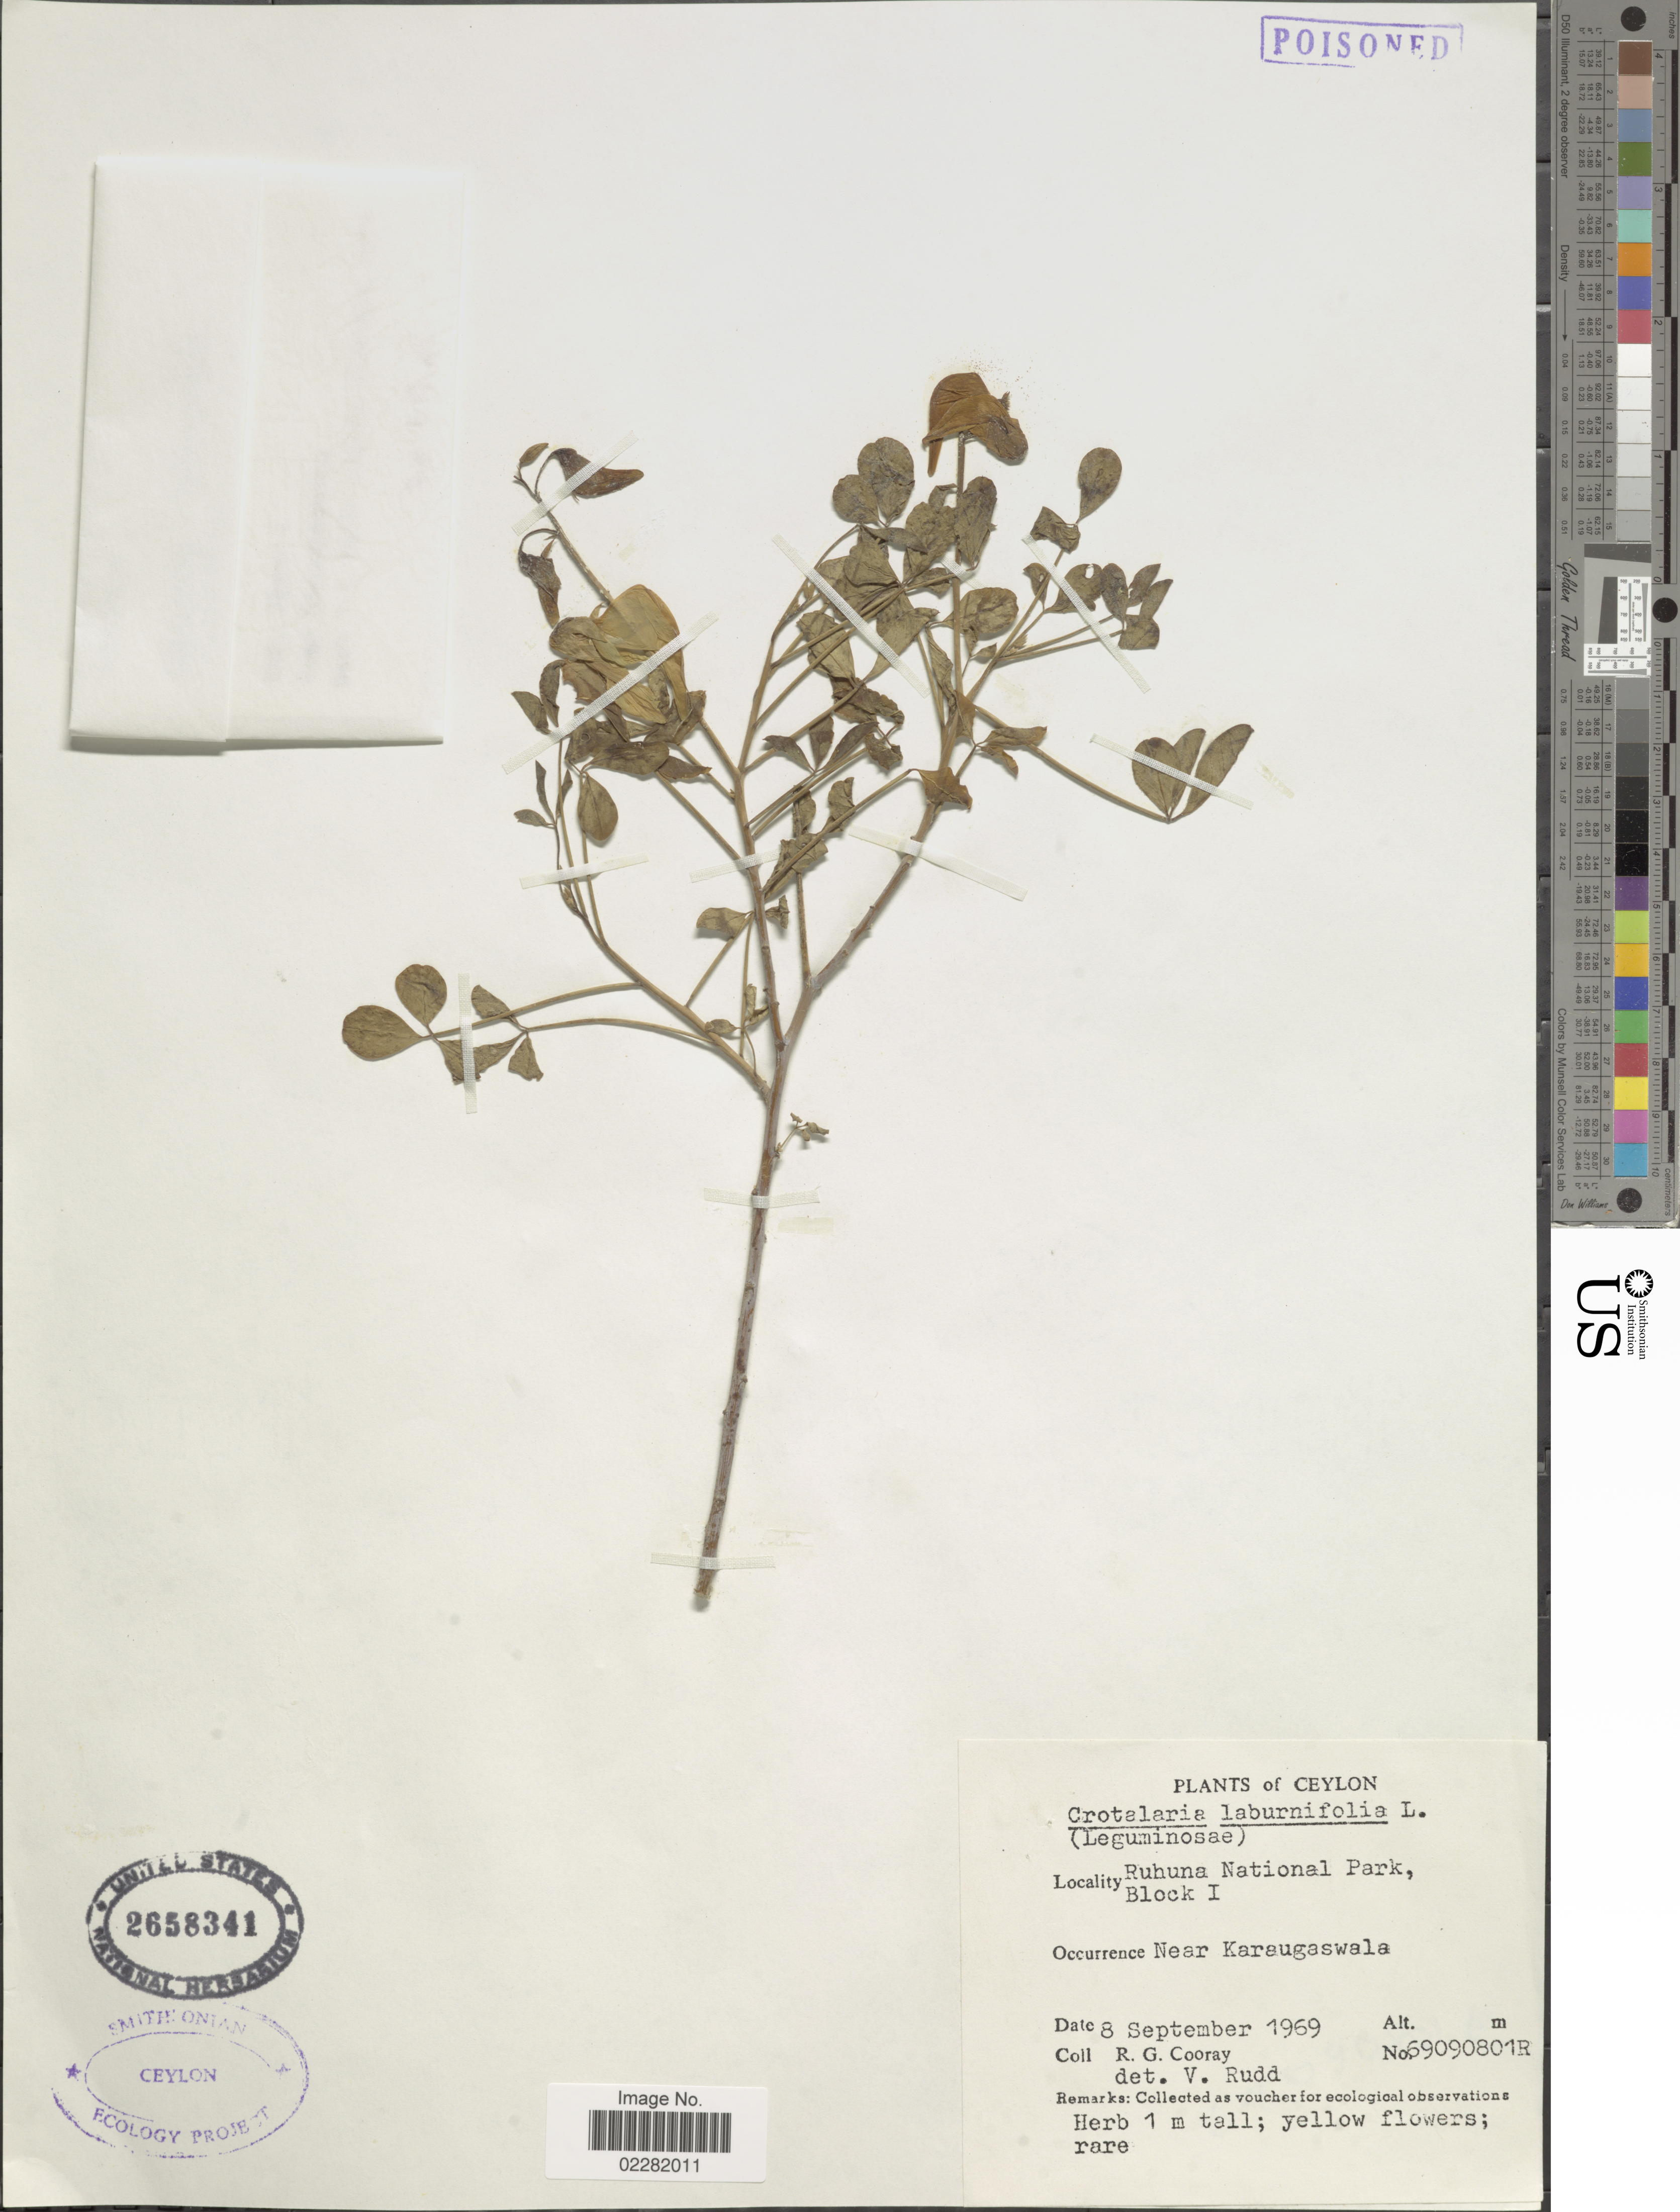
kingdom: Plantae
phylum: Tracheophyta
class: Magnoliopsida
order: Fabales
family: Fabaceae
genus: Crotalaria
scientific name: Crotalaria laburnifolia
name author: L.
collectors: R. Cooray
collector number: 69090801R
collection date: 1969-09-08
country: Sri Lanka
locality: Ceylon, Ruhuna National Park, Blick I, Near Karaugaswala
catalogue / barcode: US 2658341